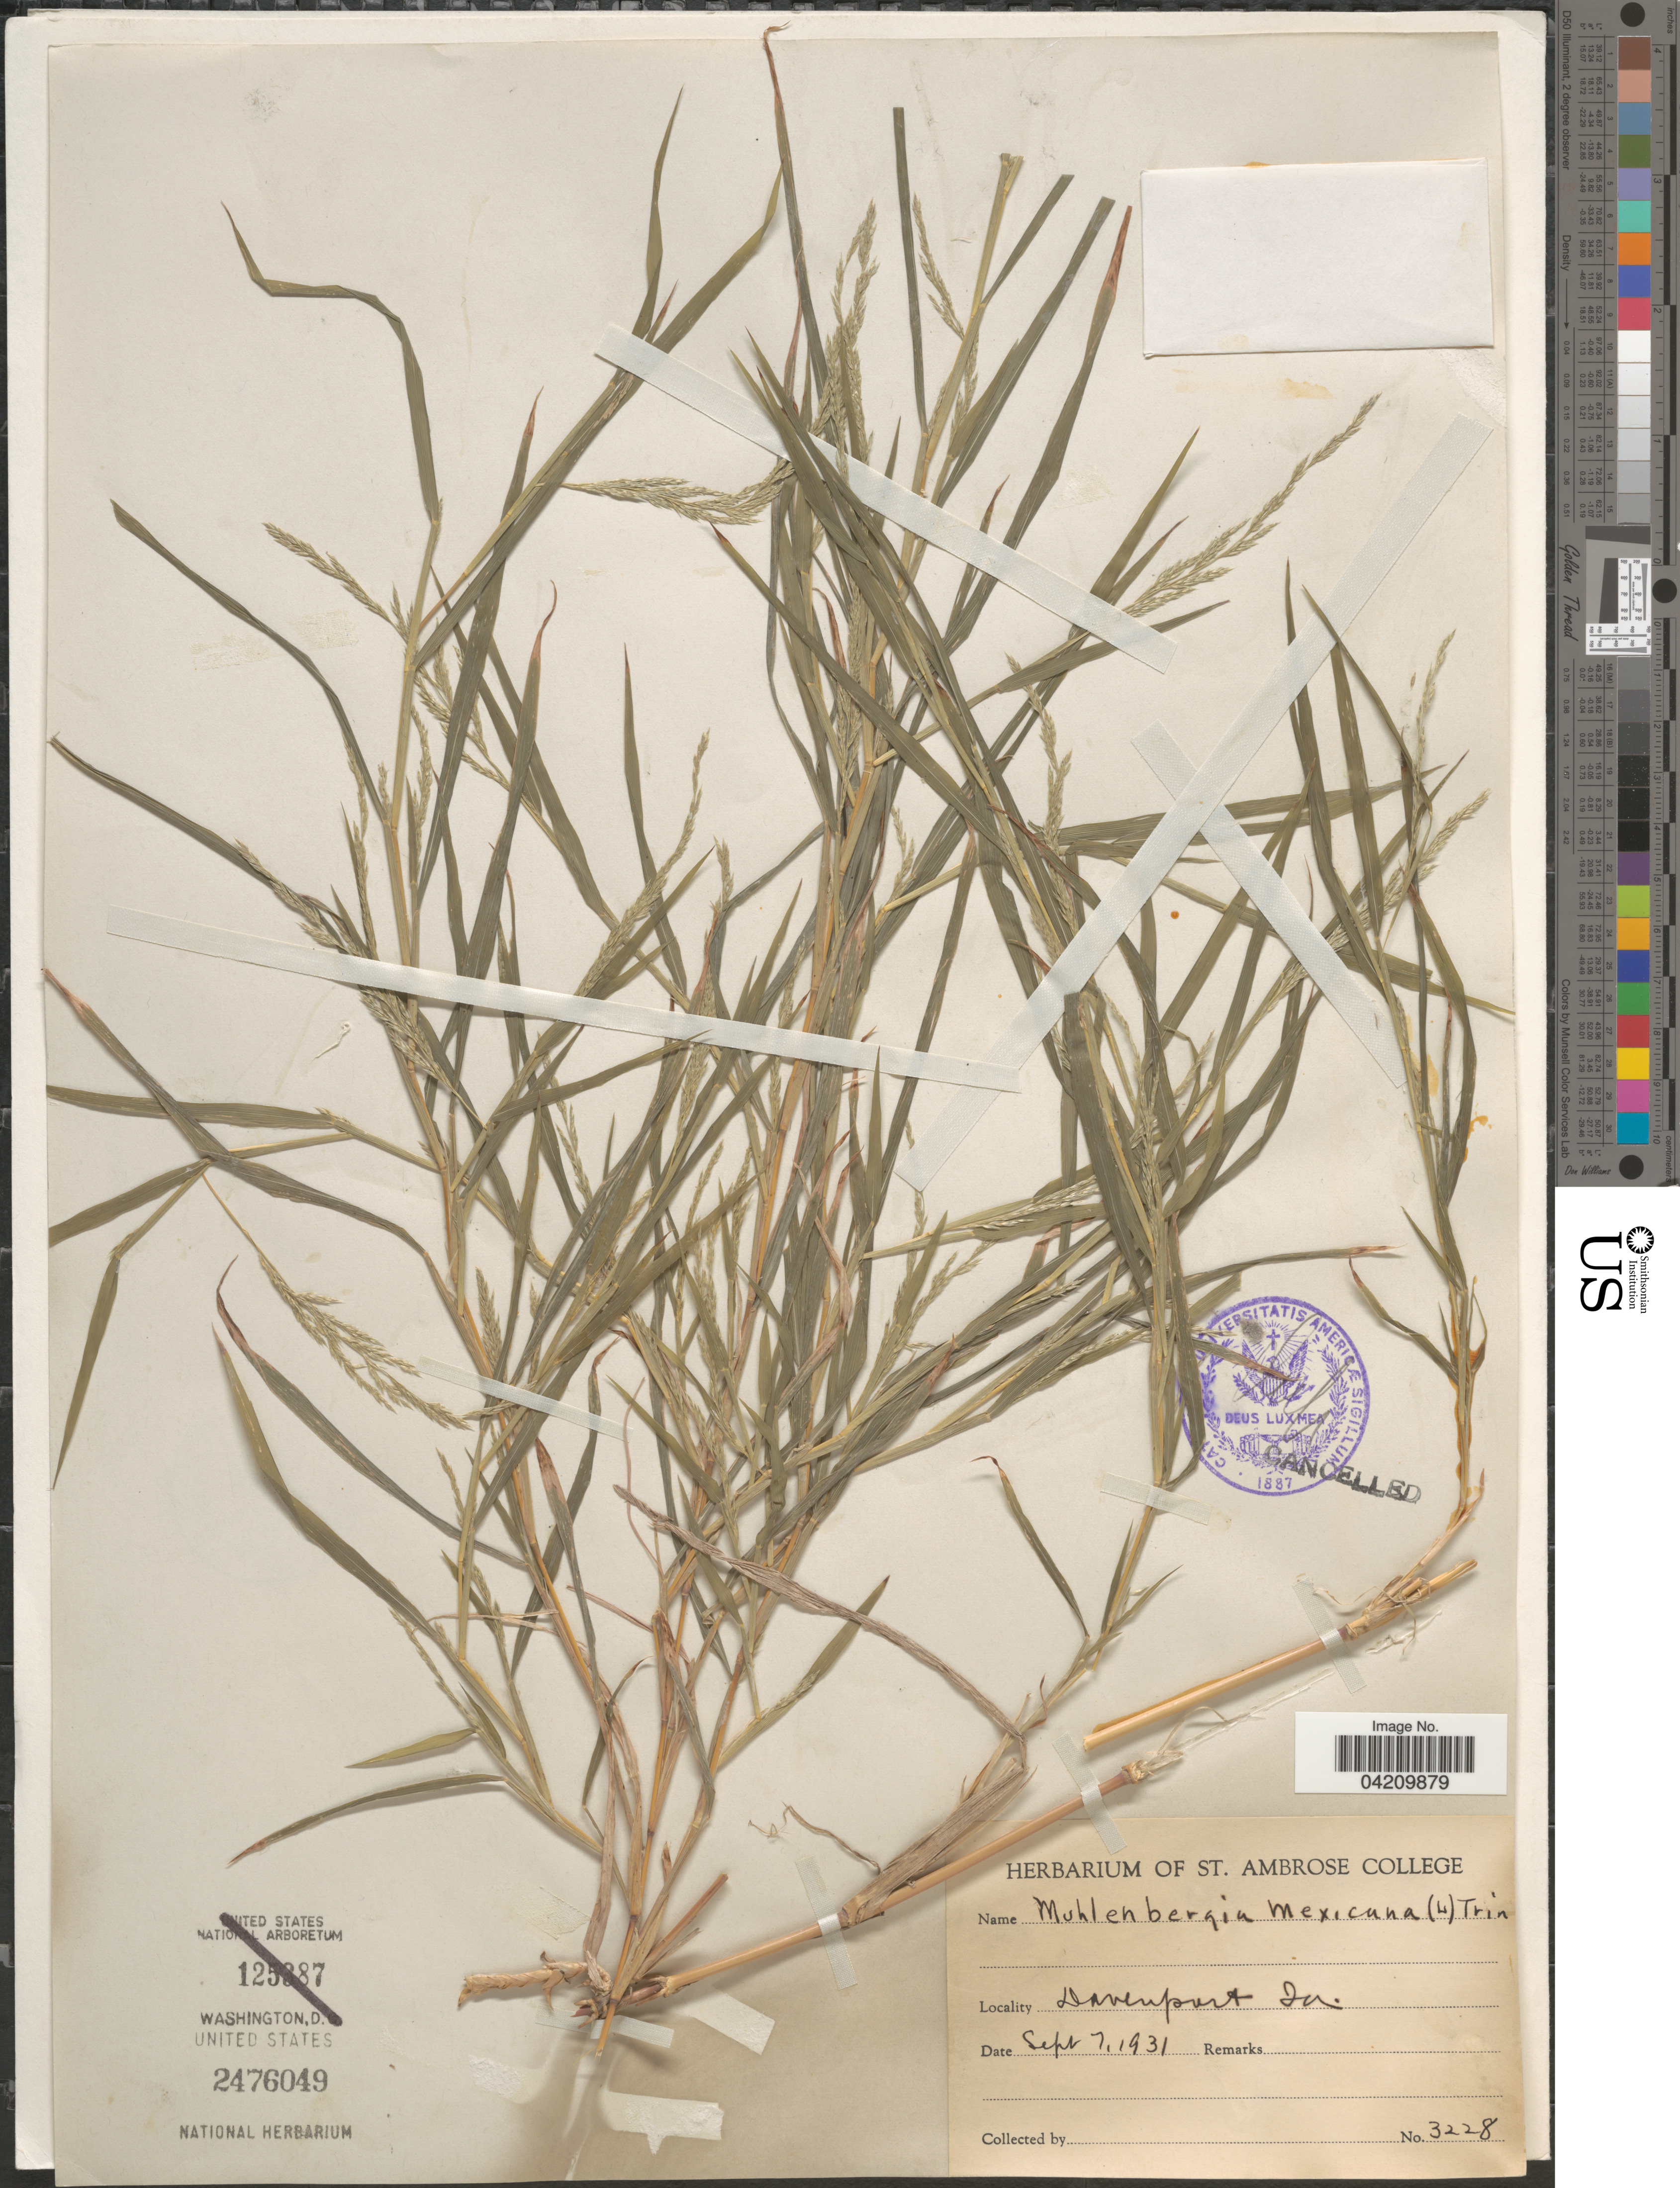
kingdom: Plantae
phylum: Tracheophyta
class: Liliopsida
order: Poales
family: Poaceae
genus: Muhlenbergia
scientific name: Muhlenbergia mexicana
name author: (L.) Trin.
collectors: Ex herb. of St. Ambrose College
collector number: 3228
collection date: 1931-09-07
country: United States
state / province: Iowa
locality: Davenport.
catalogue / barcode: US 2476049